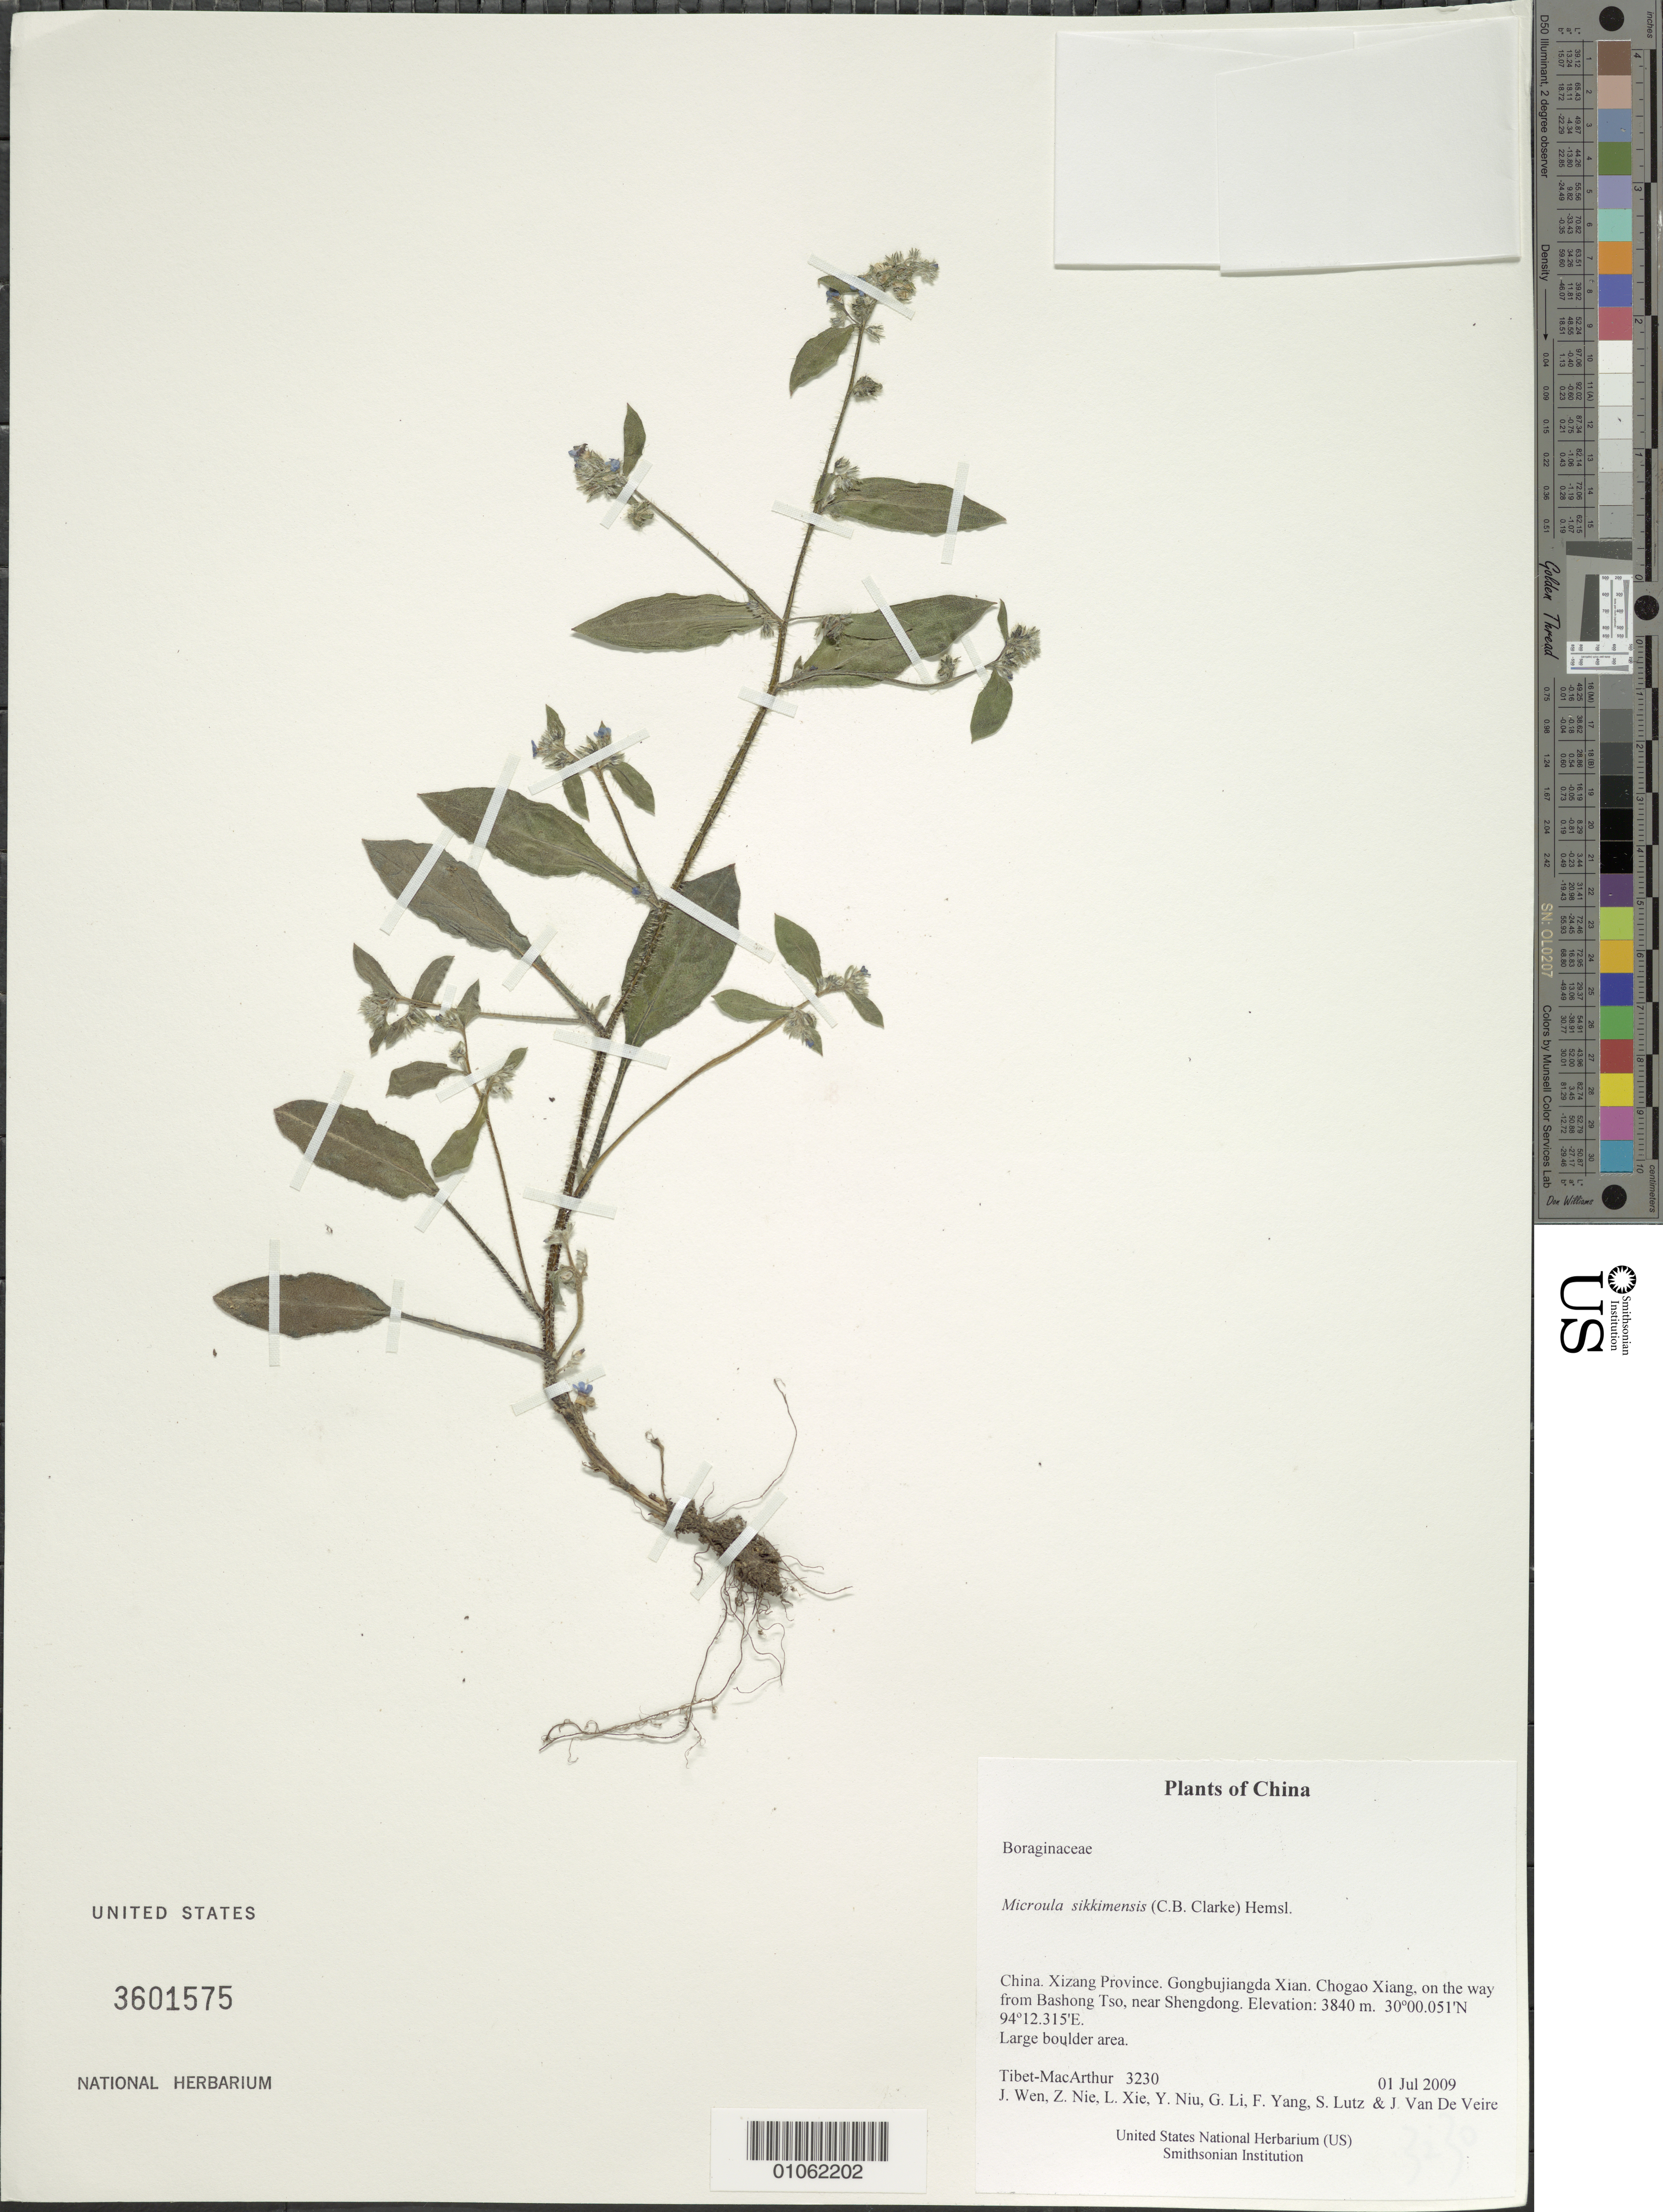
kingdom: Plantae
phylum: Tracheophyta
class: Magnoliopsida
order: Boraginales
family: Boraginaceae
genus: Microula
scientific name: Microula sikkimensis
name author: (C.B. Clarke) Hemsl.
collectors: Tibet-MacArthur, J. Wen, Z. Nie, L. Xie, Y. Niu, G. Li, F. Yang, S. Lutz & J. Van De Veire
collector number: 3230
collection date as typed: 01 Jul 2009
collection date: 2009-07-01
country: China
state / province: Xizang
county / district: Gongbujiangda Xian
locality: Chogao Xiang, on the way from Bashong Tso, near Shengdong.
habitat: Large boulder area.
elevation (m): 3840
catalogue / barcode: US 3601575